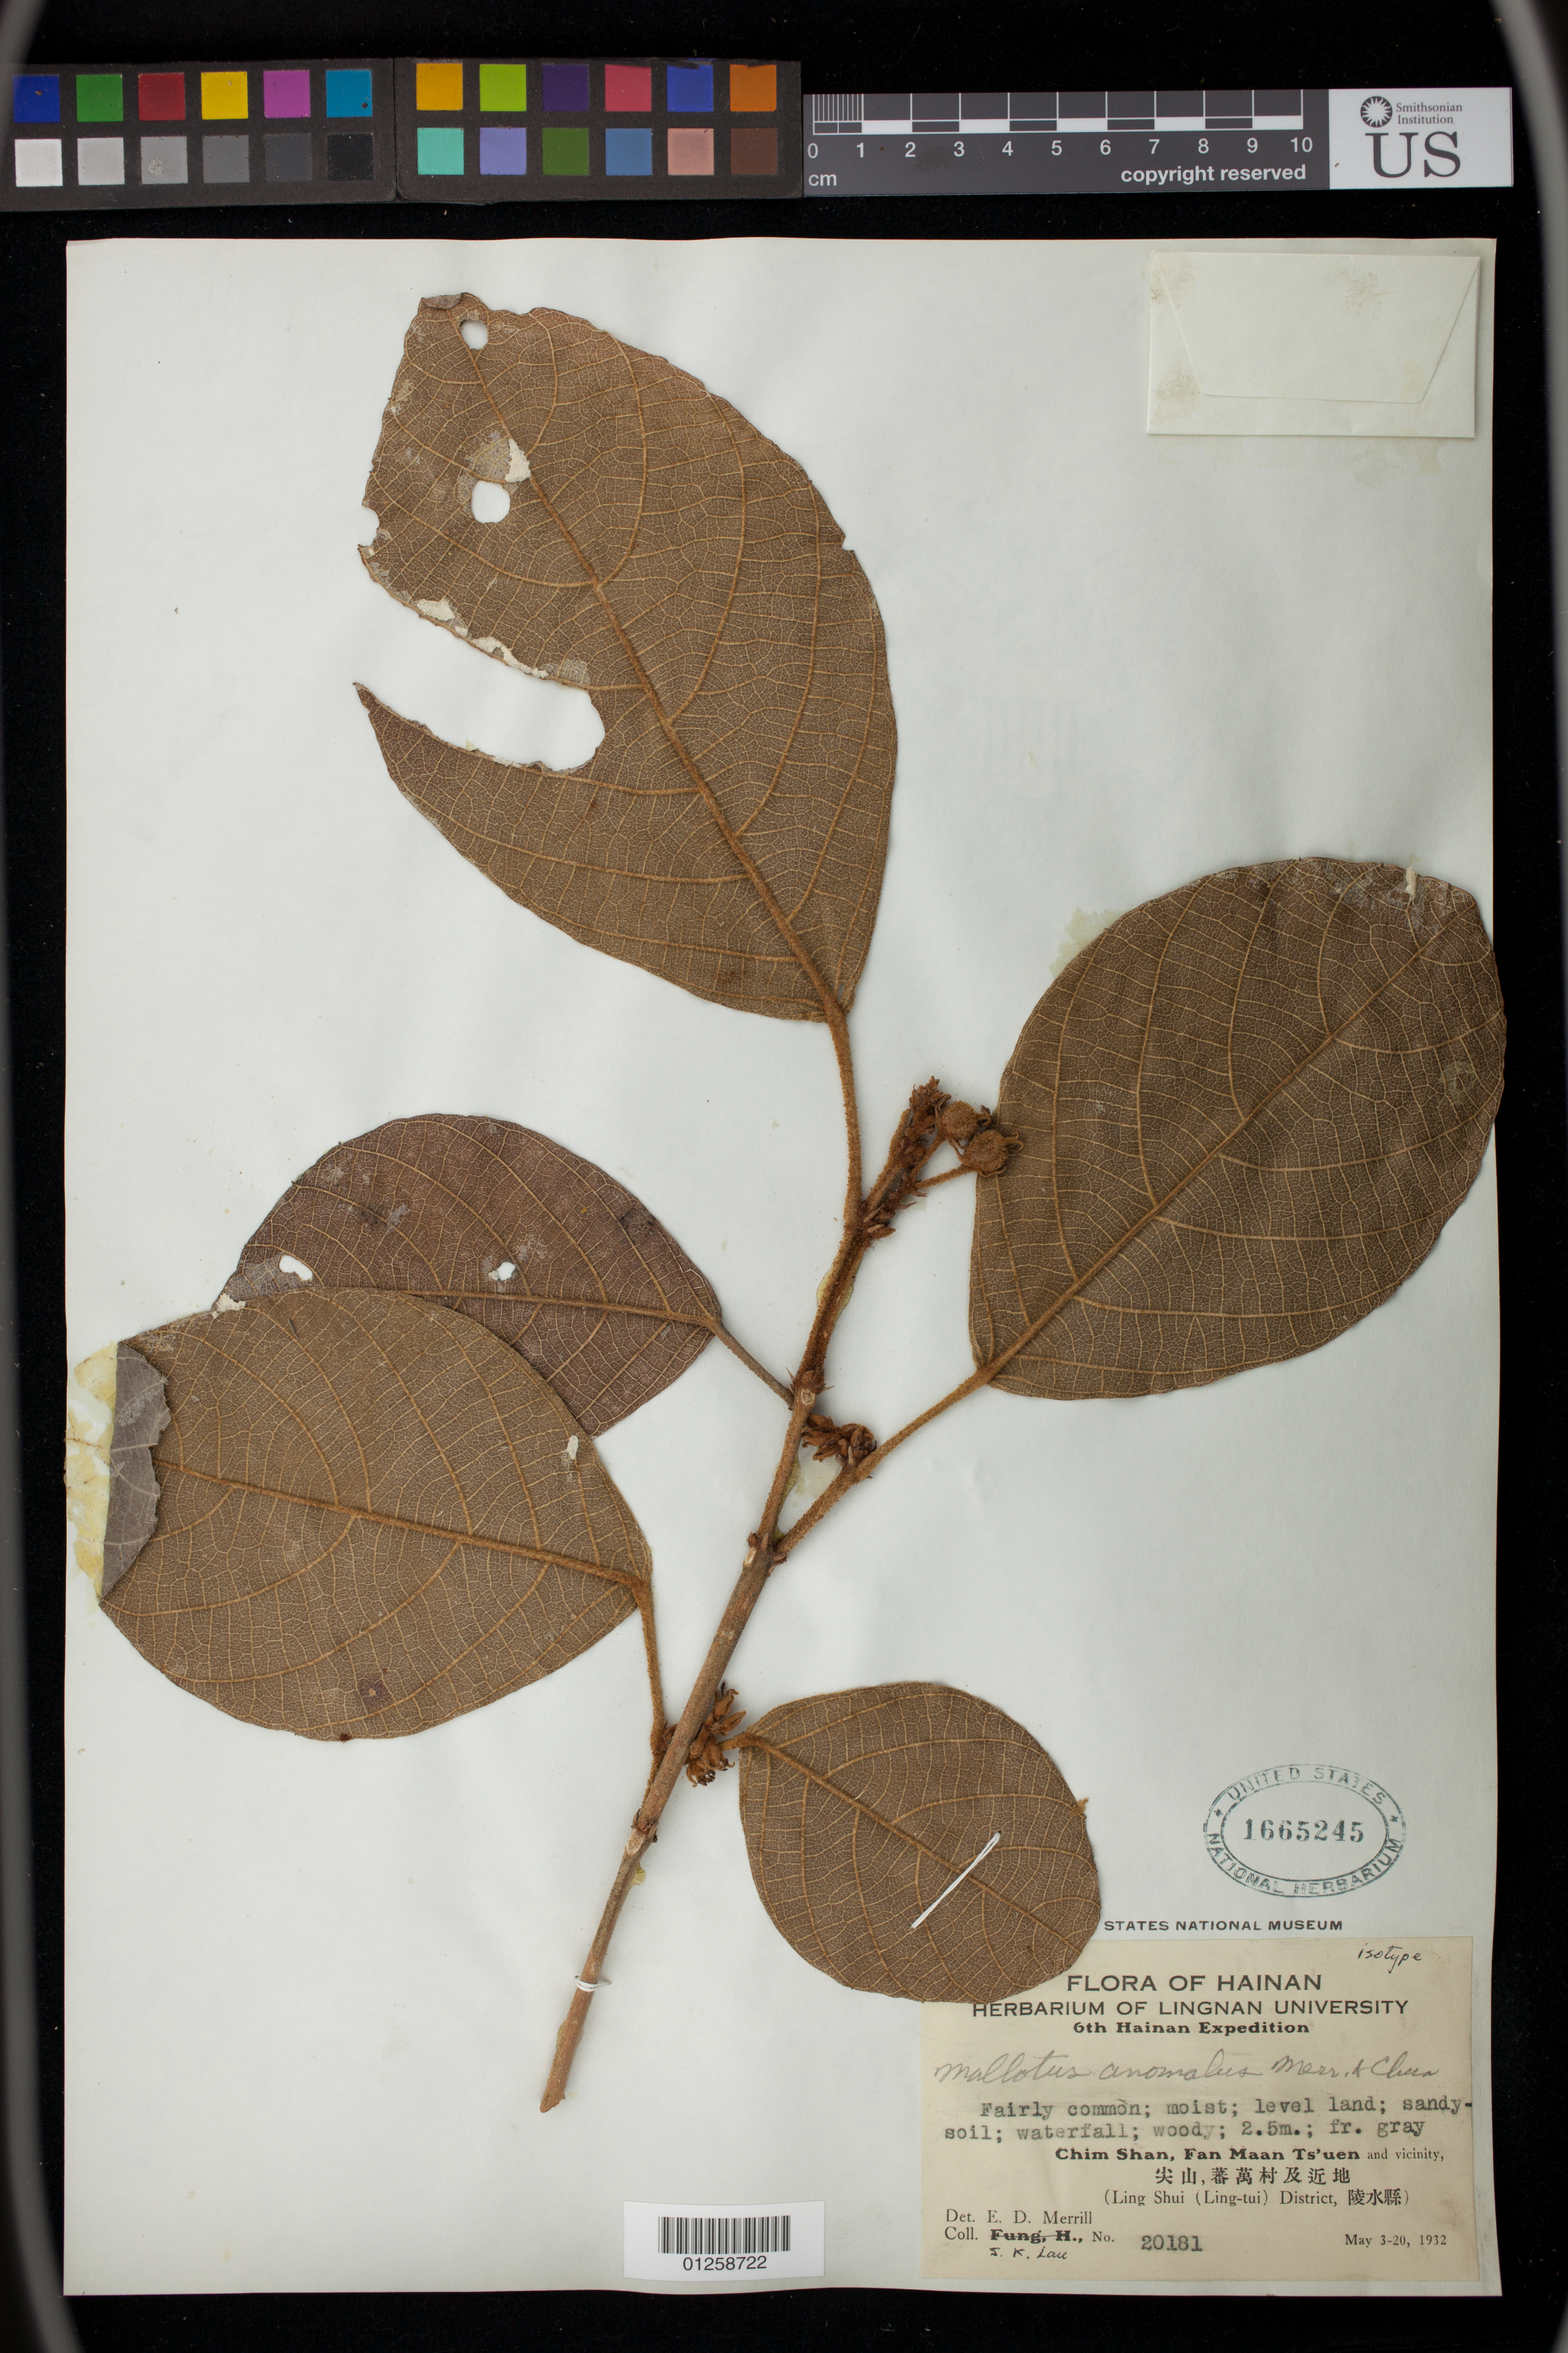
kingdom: Plantae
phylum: Tracheophyta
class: Magnoliopsida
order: Malpighiales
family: Euphorbiaceae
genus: Mallotus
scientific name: Mallotus anomalus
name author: Merr. & Chun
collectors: S. K. Lau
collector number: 20181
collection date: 1932-05-03/1932-05-20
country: China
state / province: Hainan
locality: Chim Shan, Fan Maan Ts'uen and vicinity, Ling Shui (Ling Tui) District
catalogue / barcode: US 1665245